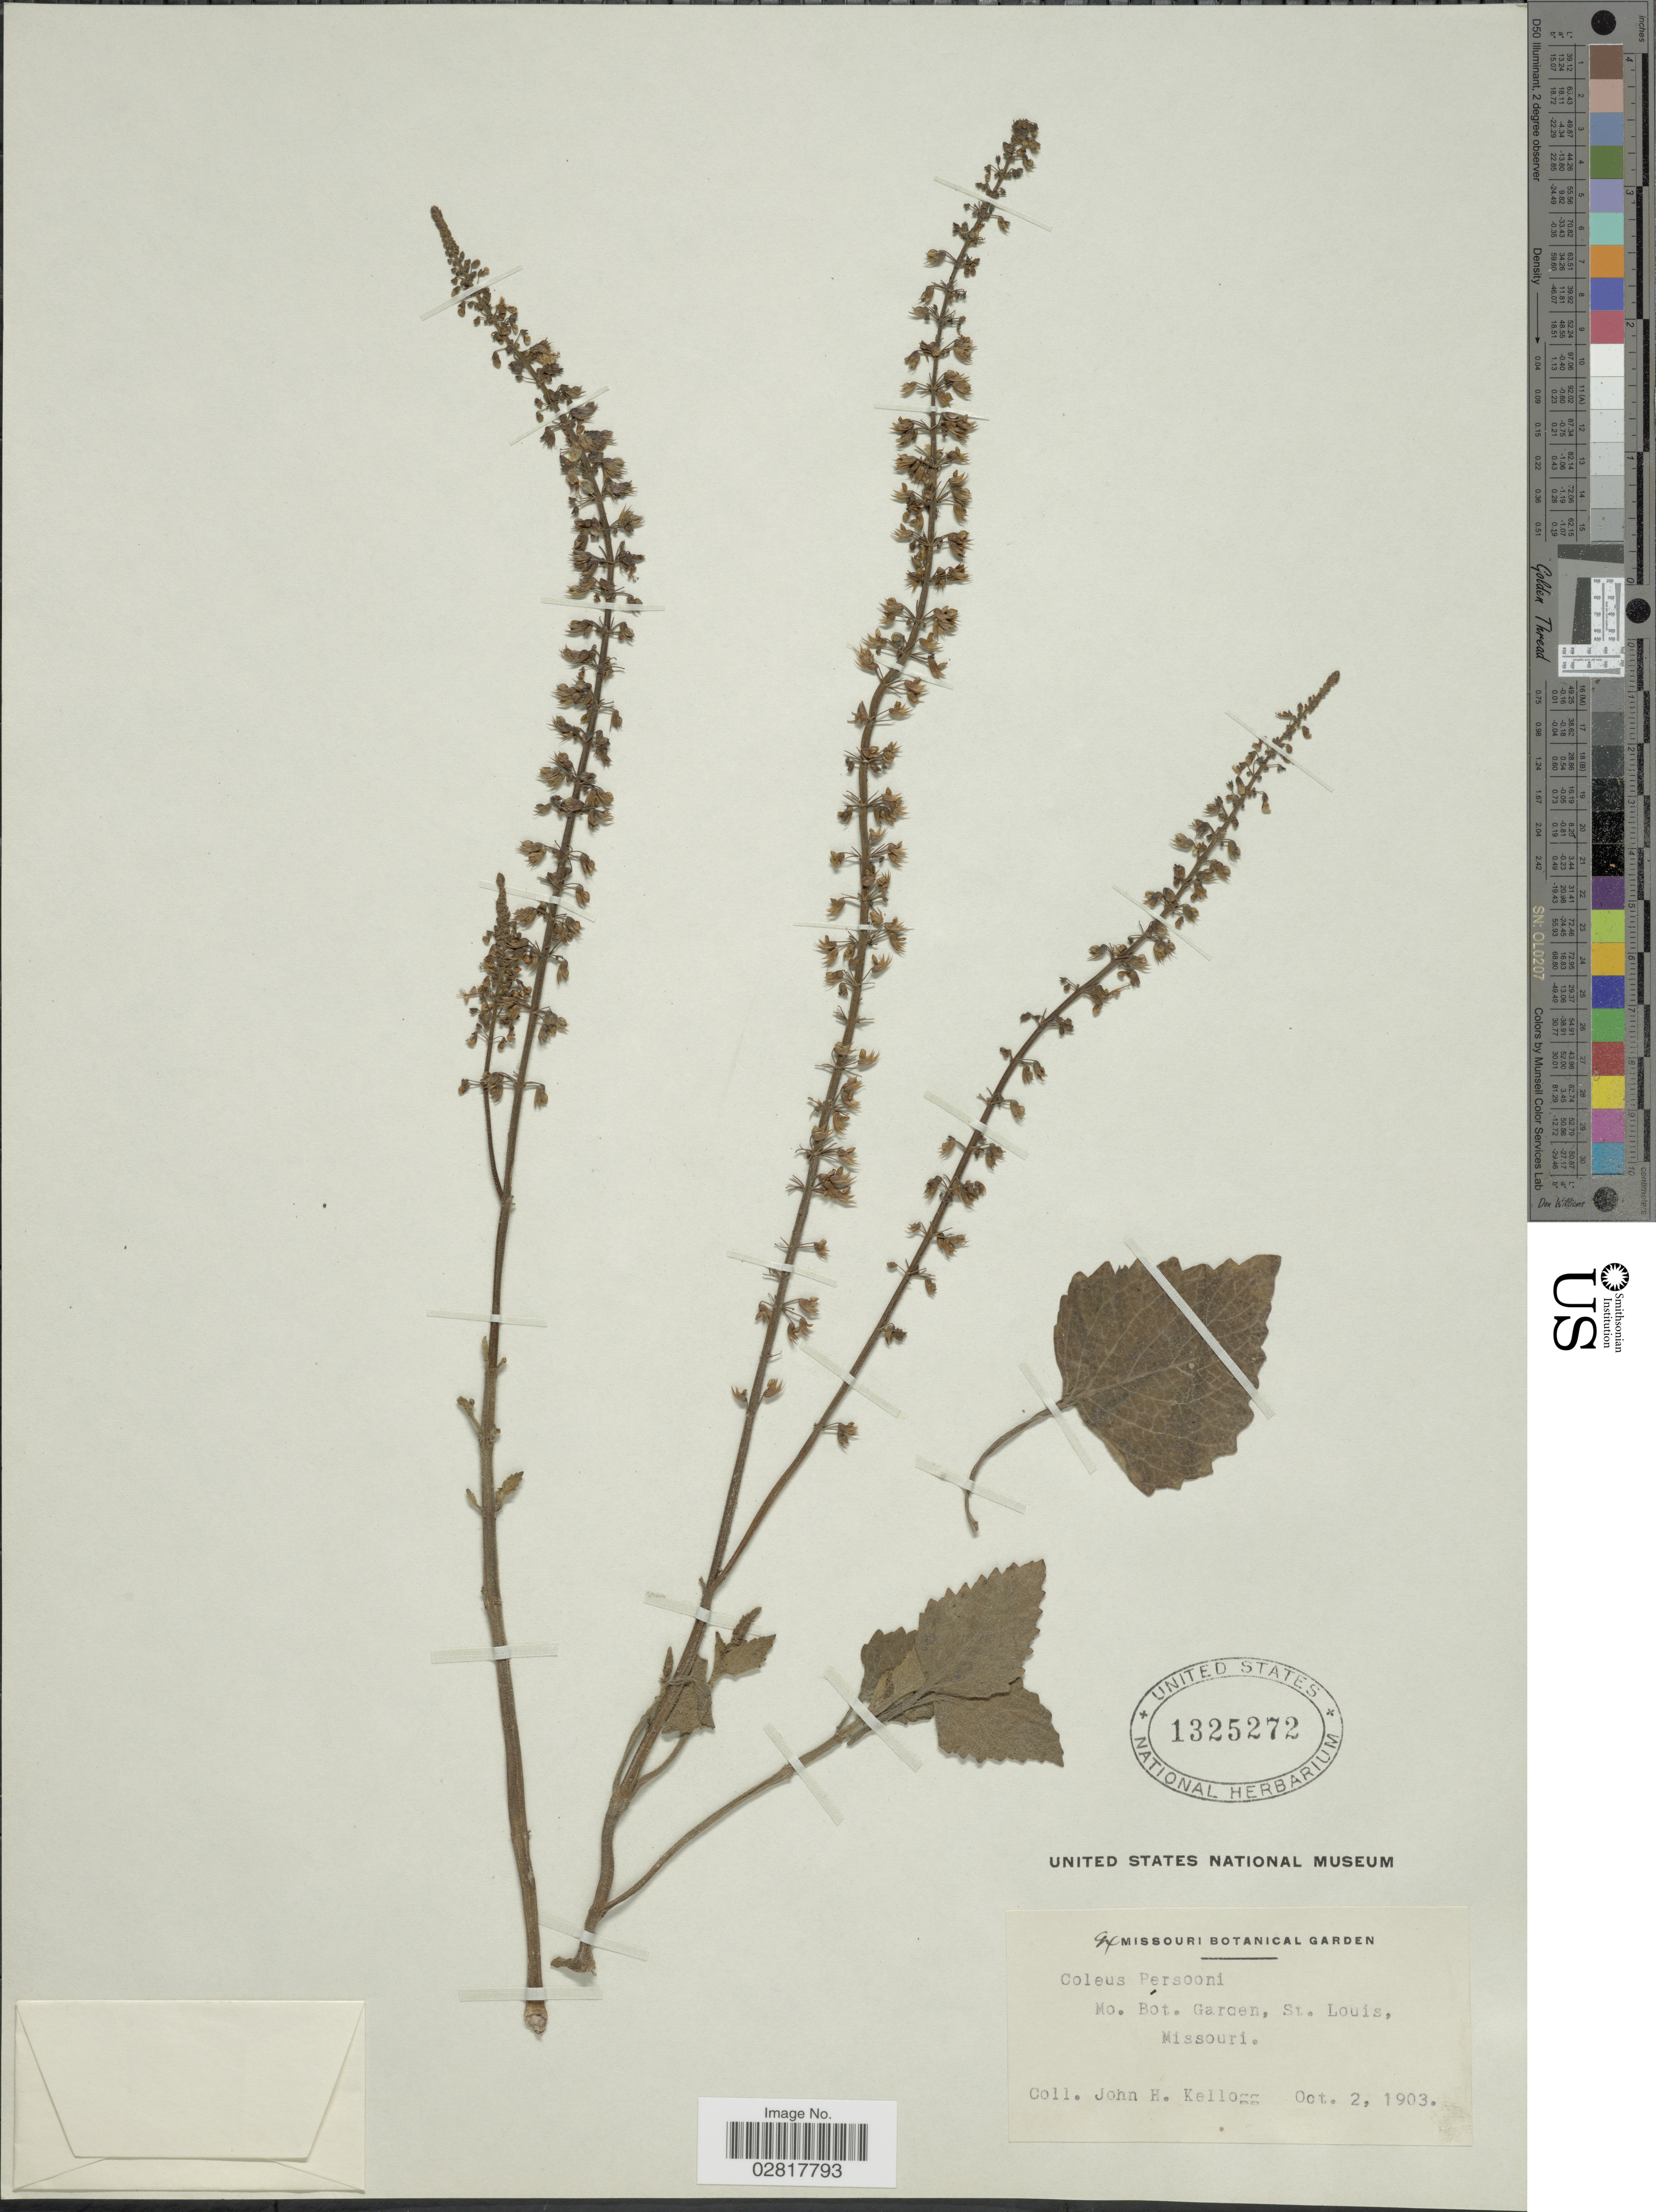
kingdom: Plantae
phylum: Tracheophyta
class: Magnoliopsida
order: Lamiales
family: Lamiaceae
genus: Plectranthus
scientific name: Plectranthus persoonii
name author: Hedge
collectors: J. H. Kellogg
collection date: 1903-10-02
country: United States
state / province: Missouri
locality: Bot. Garden. St. Louis.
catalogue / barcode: US 1325272